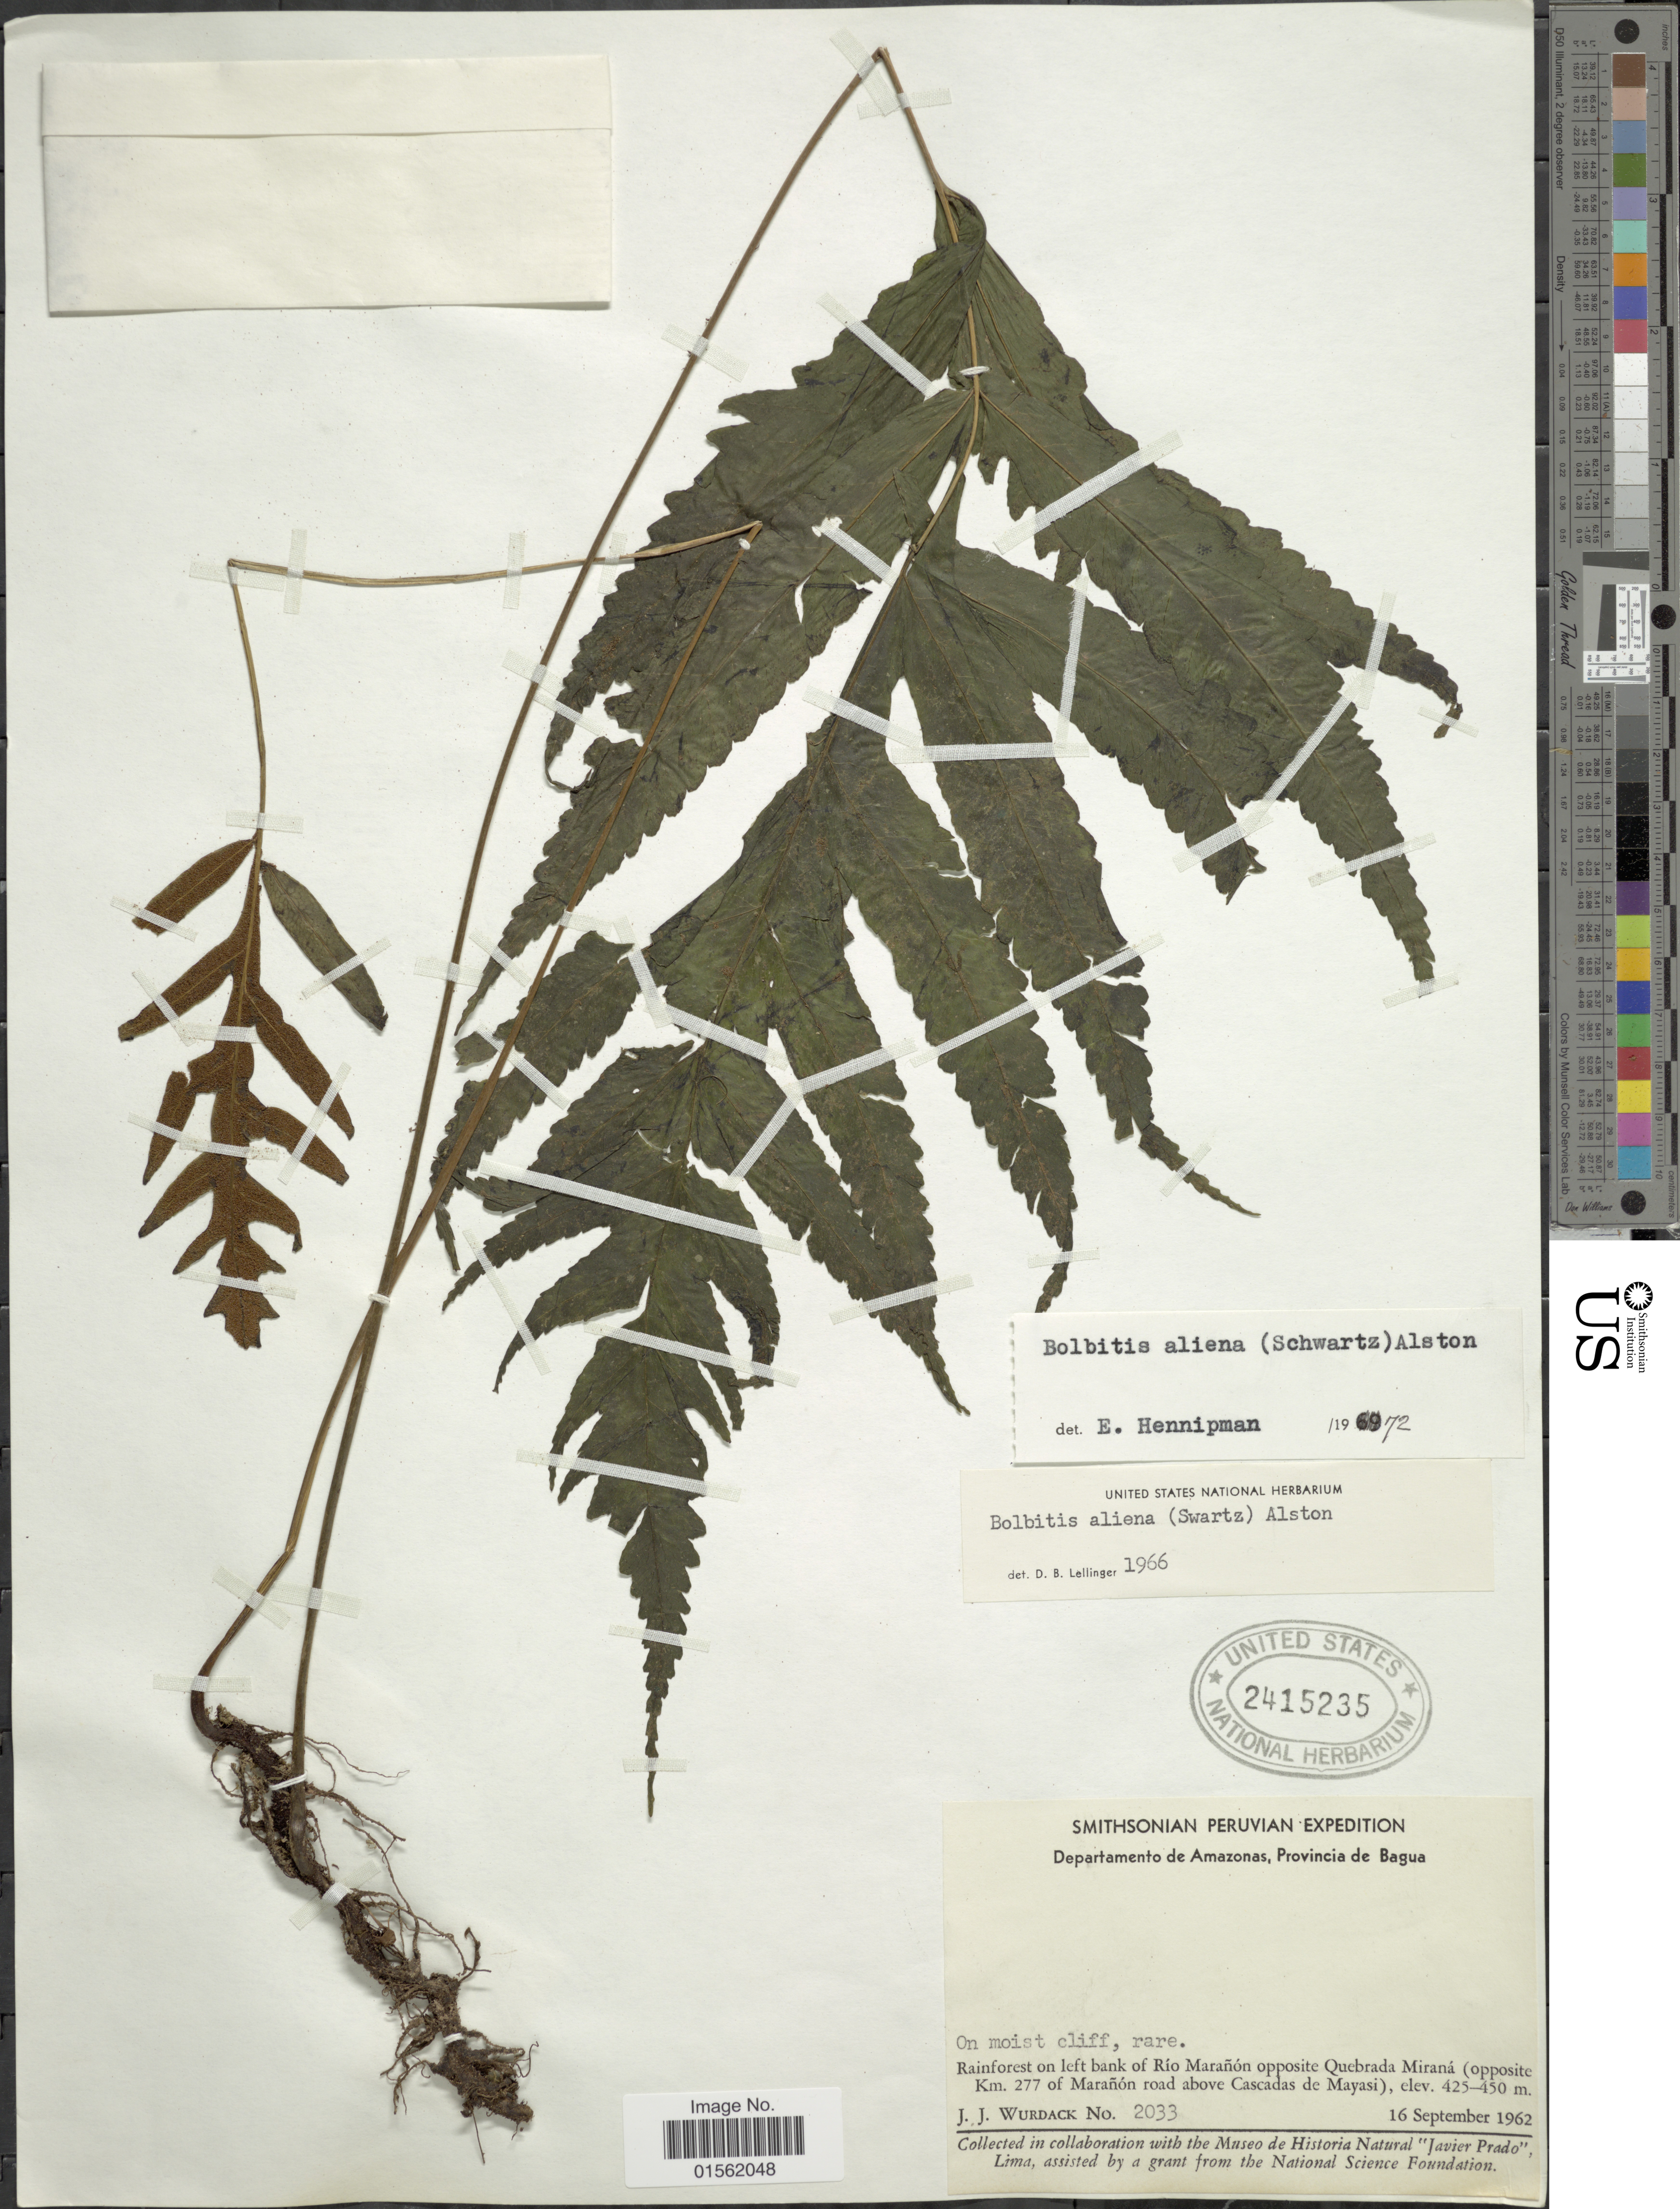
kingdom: Plantae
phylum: Tracheophyta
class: Polypodiopsida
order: Polypodiales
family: Dryopteridaceae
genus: Bolbitis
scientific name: Bolbitis aliena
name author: (Sw.) Alston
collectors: J. J. Wurdack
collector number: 2033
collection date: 1962-09-16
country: Peru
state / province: Amazonas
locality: Provincia de Bagua. Rainforest on left bank of Río Marañon opposite Quebrada Miraná (opposite Km. 277 of Marañon road above Cascadas de Mayasi)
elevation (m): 425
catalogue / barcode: US 2415235